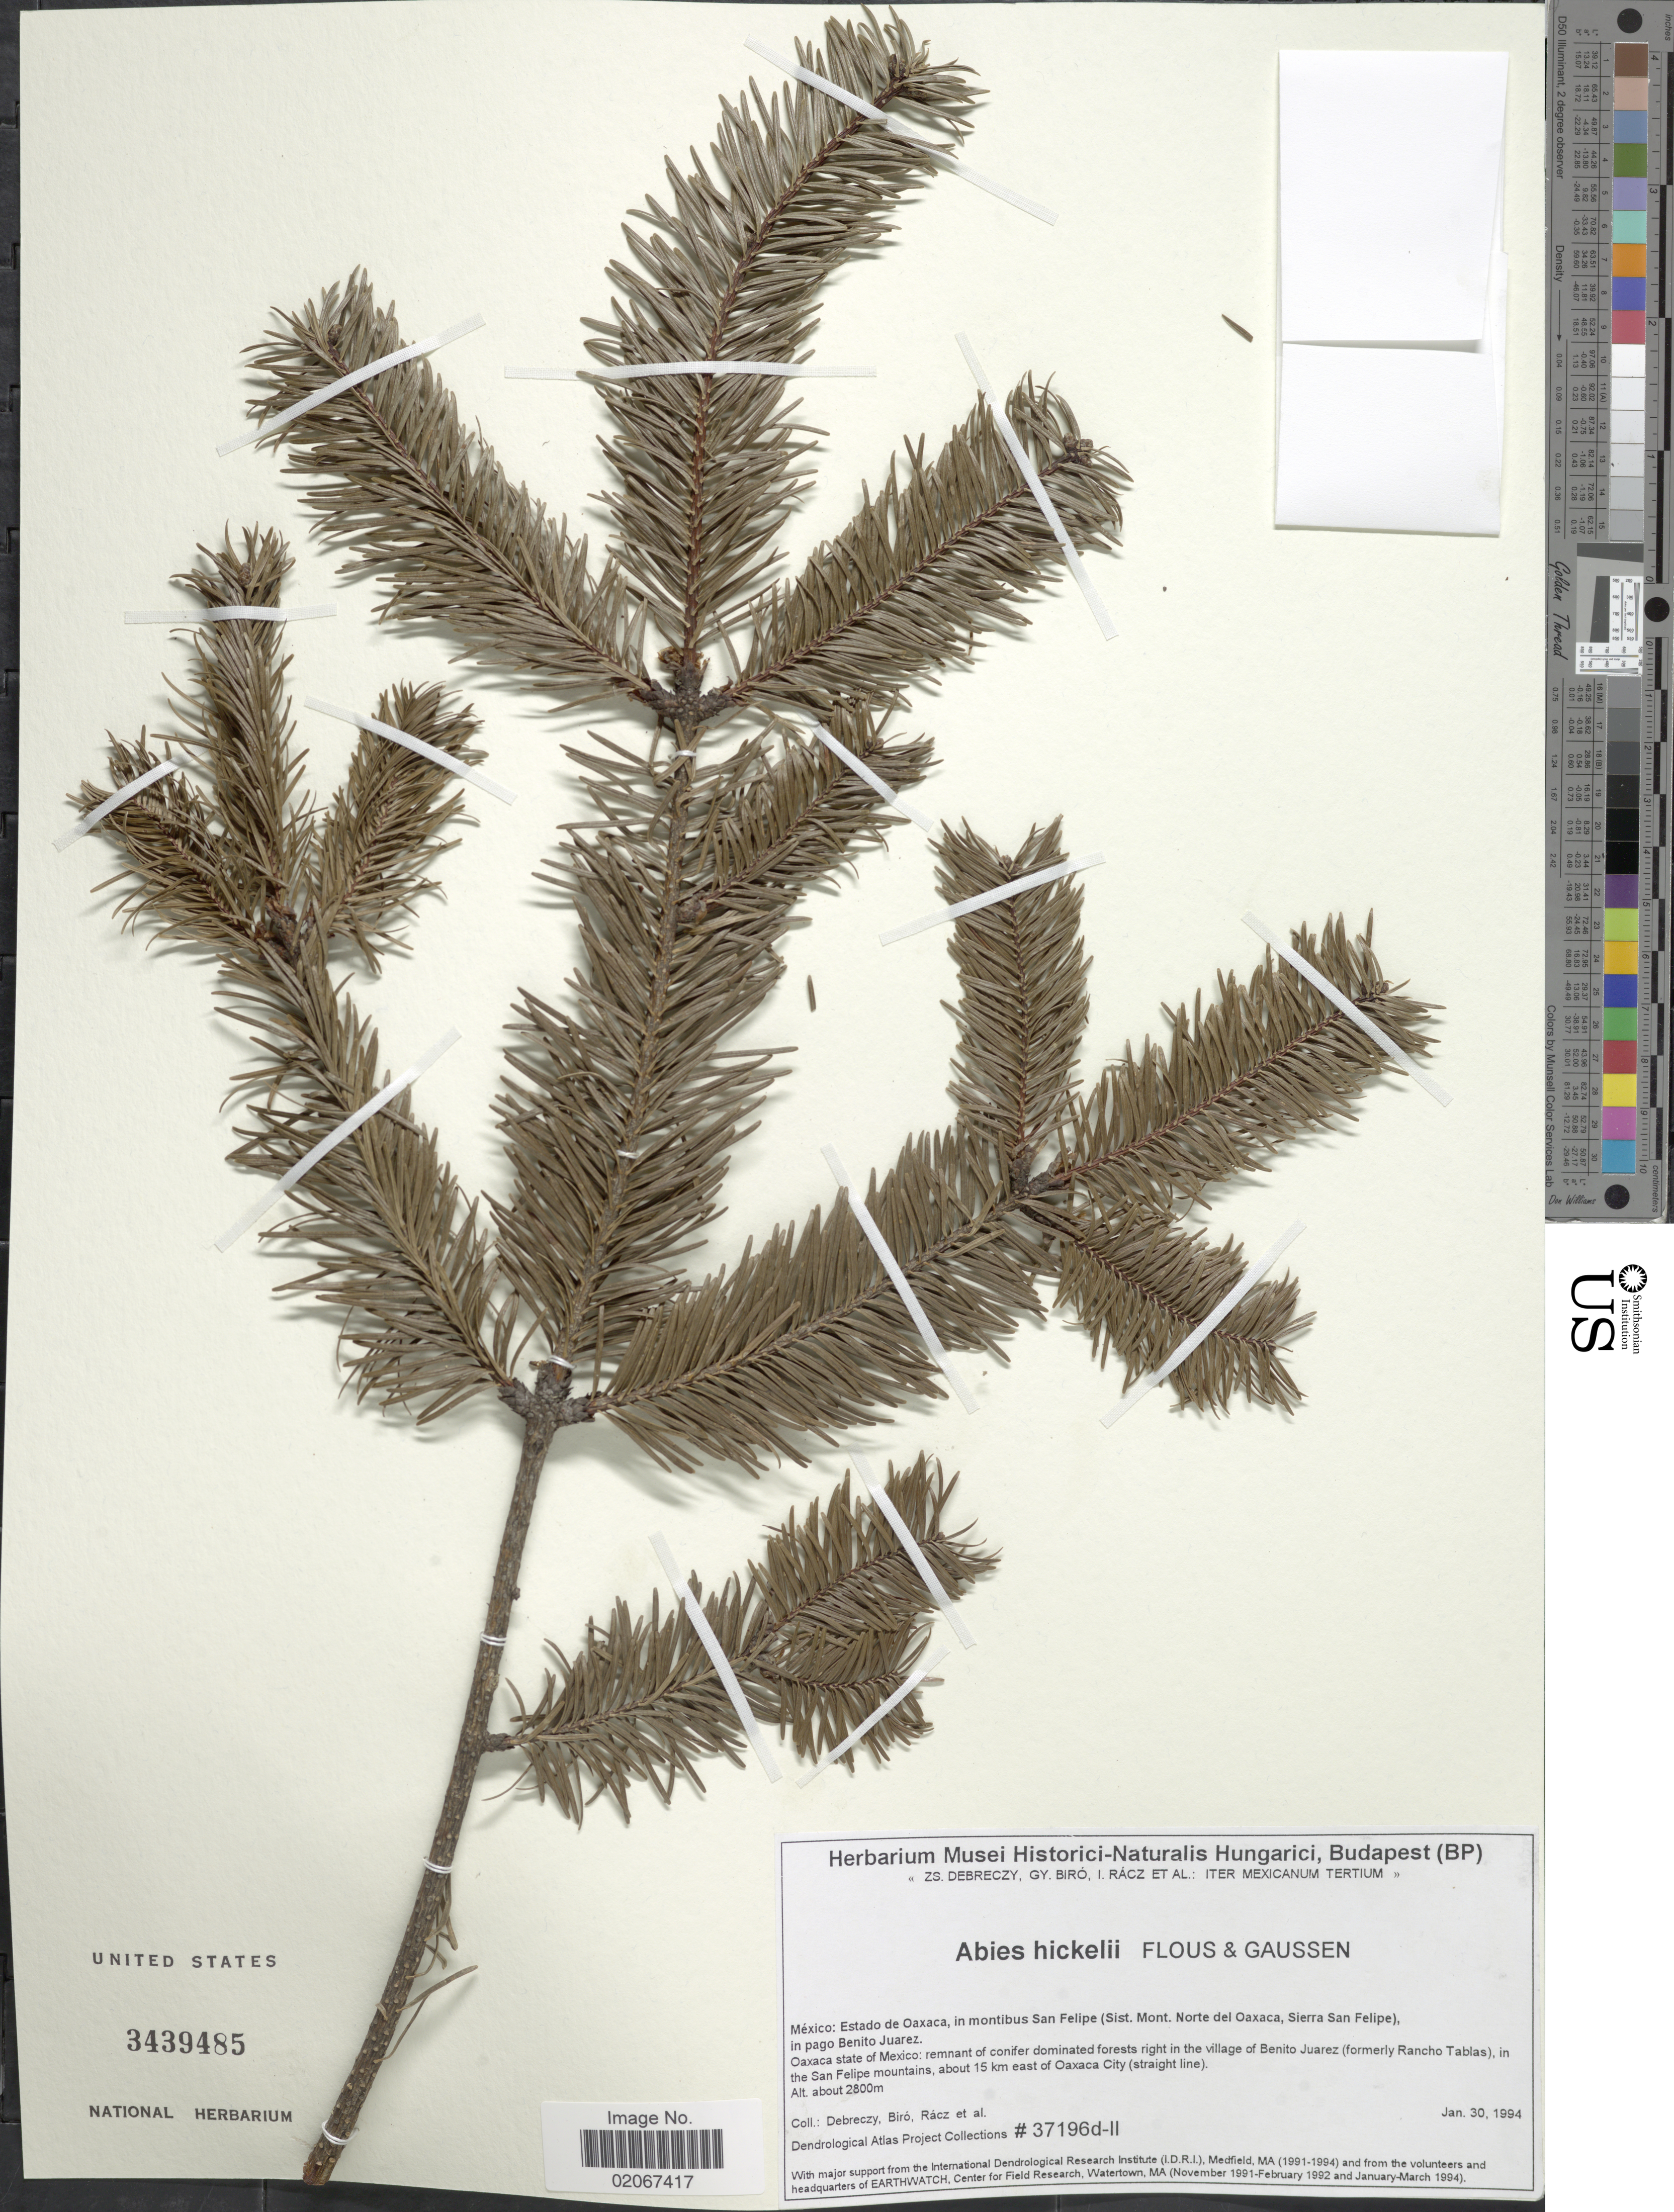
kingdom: Plantae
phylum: Tracheophyta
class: Pinopsida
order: Pinales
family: Pinaceae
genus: Abies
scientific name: Abies hickelii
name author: Flous & Gaussen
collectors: Debreczy, Biro, Rácz & et al.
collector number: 37196d-II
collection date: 1994-01-30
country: Mexico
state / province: Oaxaca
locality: México: Estado de Oaxaca, in montibus San Felipe (Sist. Mont. Norte del Oaxaca, Sierra San Felipe), in pago Benito Juarez. Oaxaca state of Mexico: remnant of conifer dominated forests right in the village of Benito Juarez (formerly Rancho Tablas), in the San Felipe mountains, about 15 km east of Oaxaca City (straight line)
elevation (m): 2800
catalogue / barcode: US 3439485